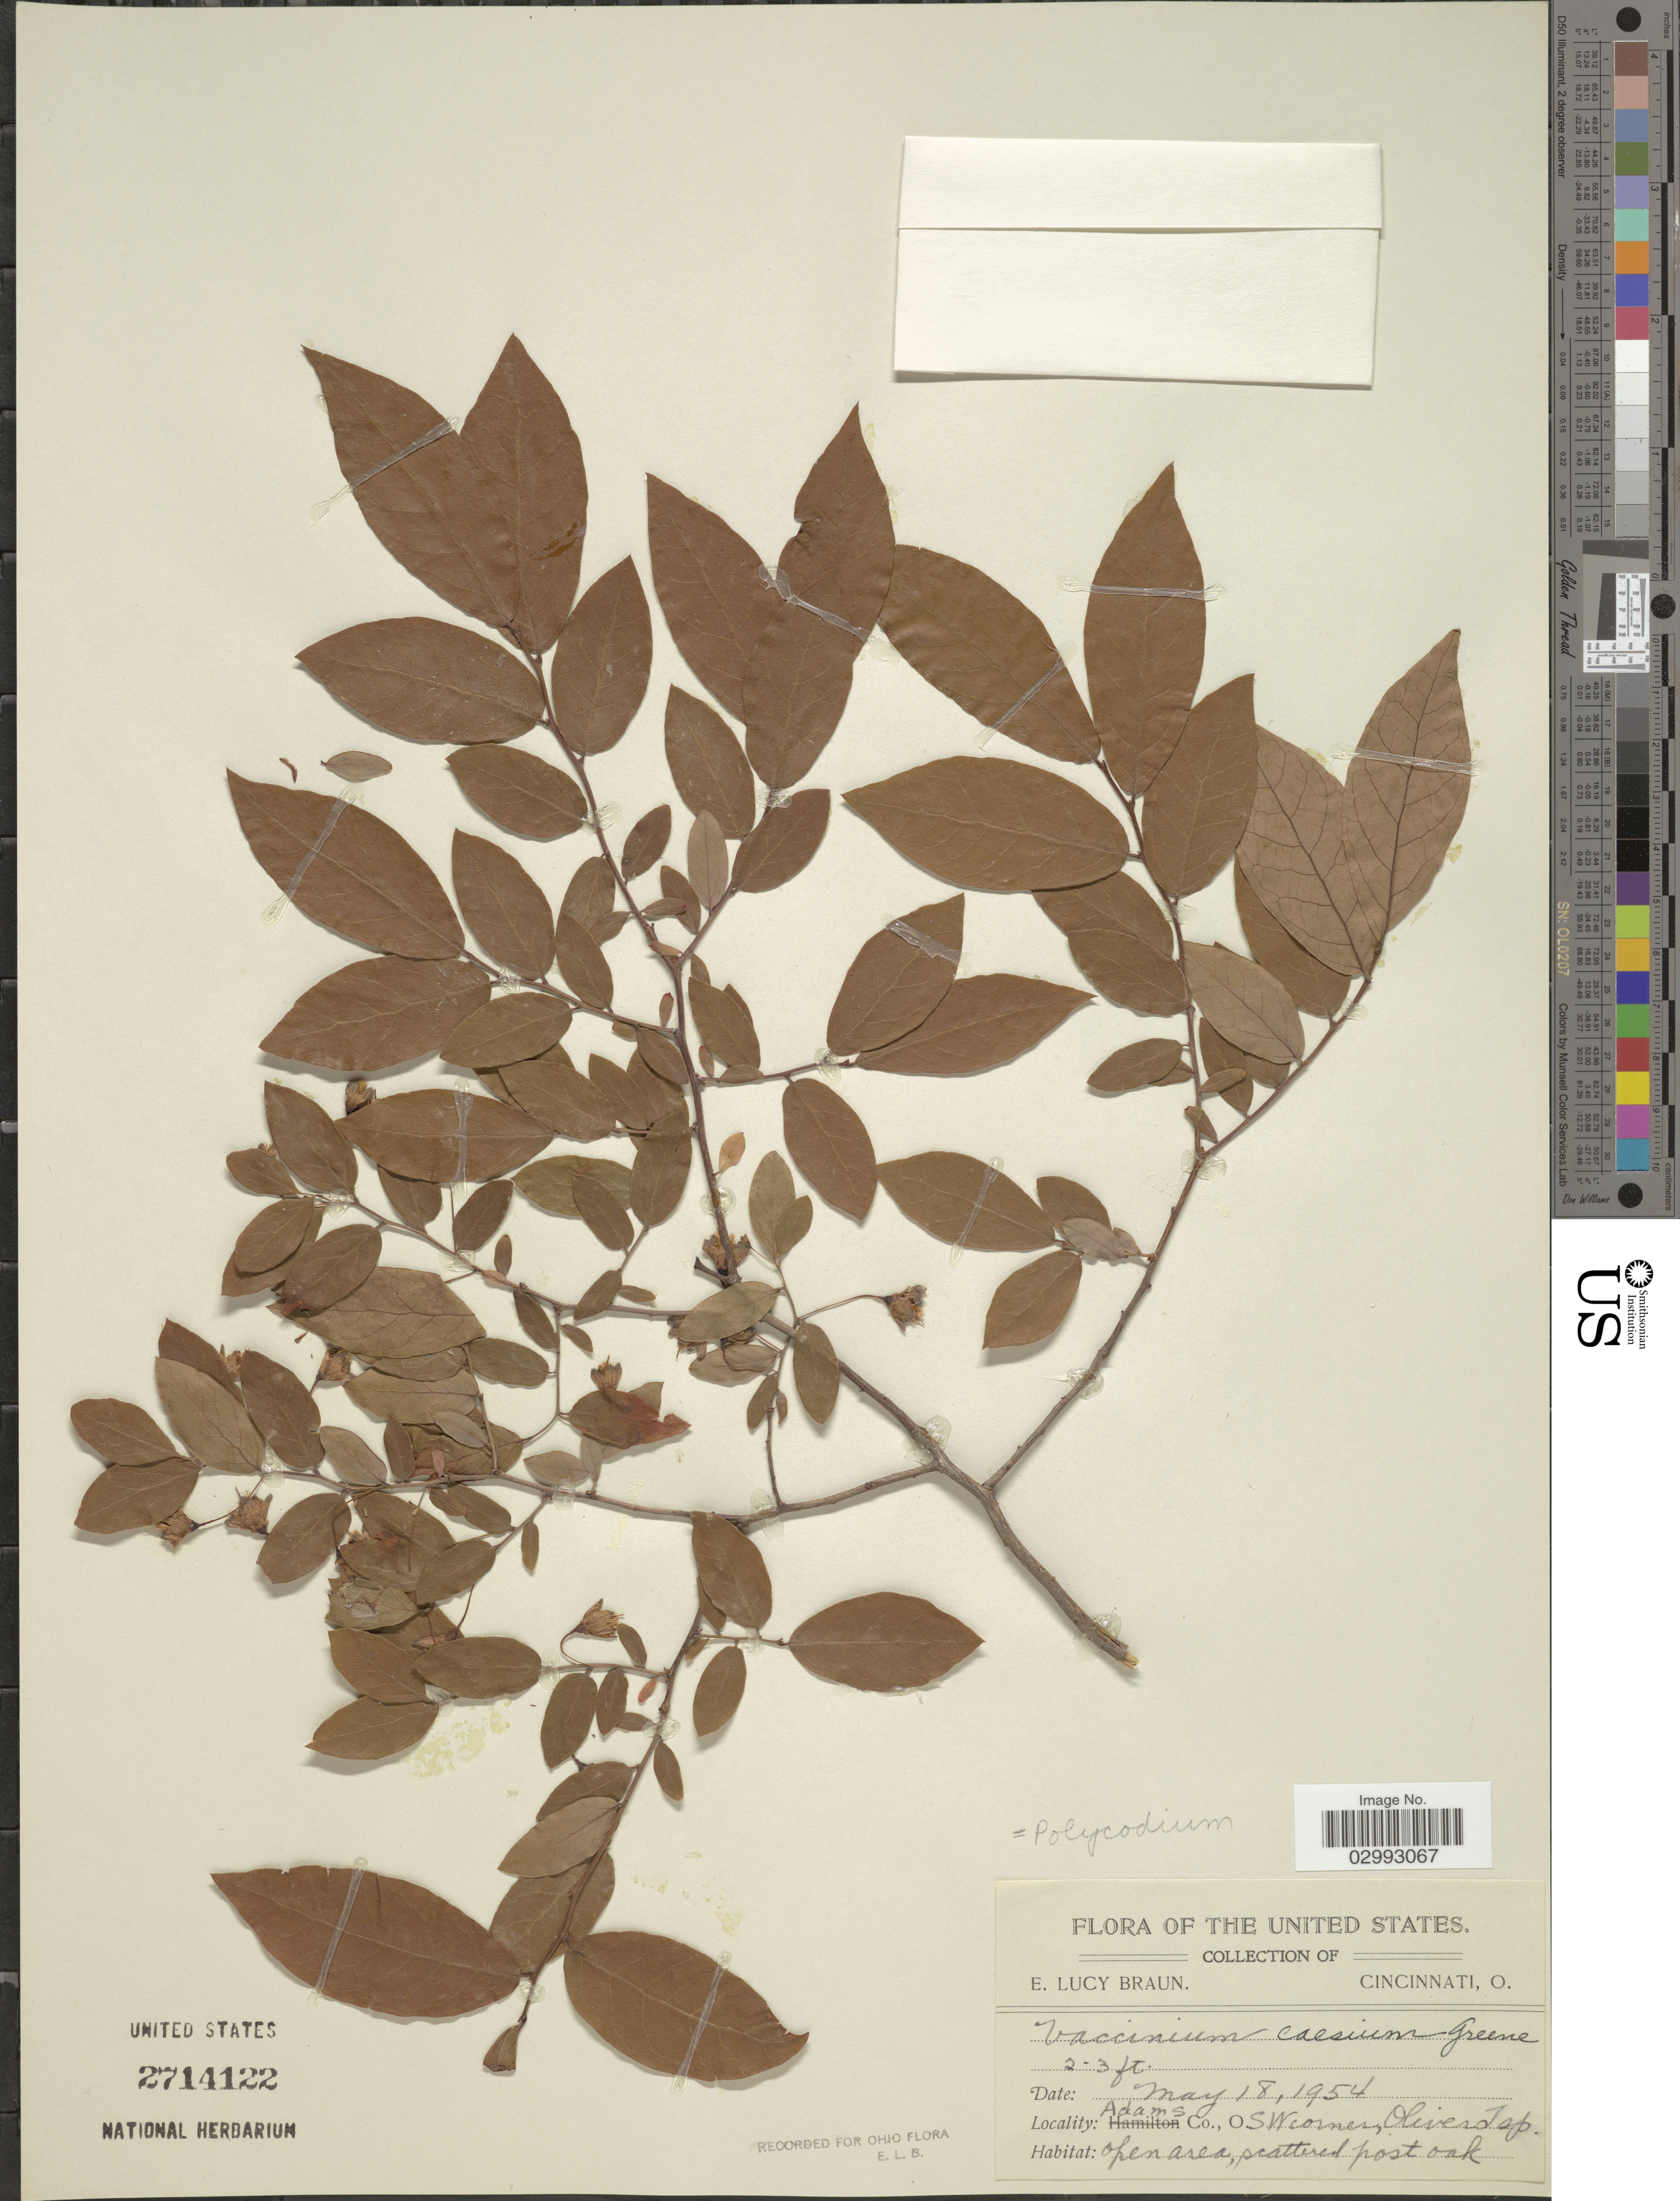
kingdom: Plantae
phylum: Tracheophyta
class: Magnoliopsida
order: Ericales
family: Ericaceae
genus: Polycodium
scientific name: Polycodium caesium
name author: (Greene) Greene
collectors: E. L. Braun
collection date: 1954-05-18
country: United States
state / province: Ohio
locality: Adams Co., O. SW corner, Oliver Twp.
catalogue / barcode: US 2714122